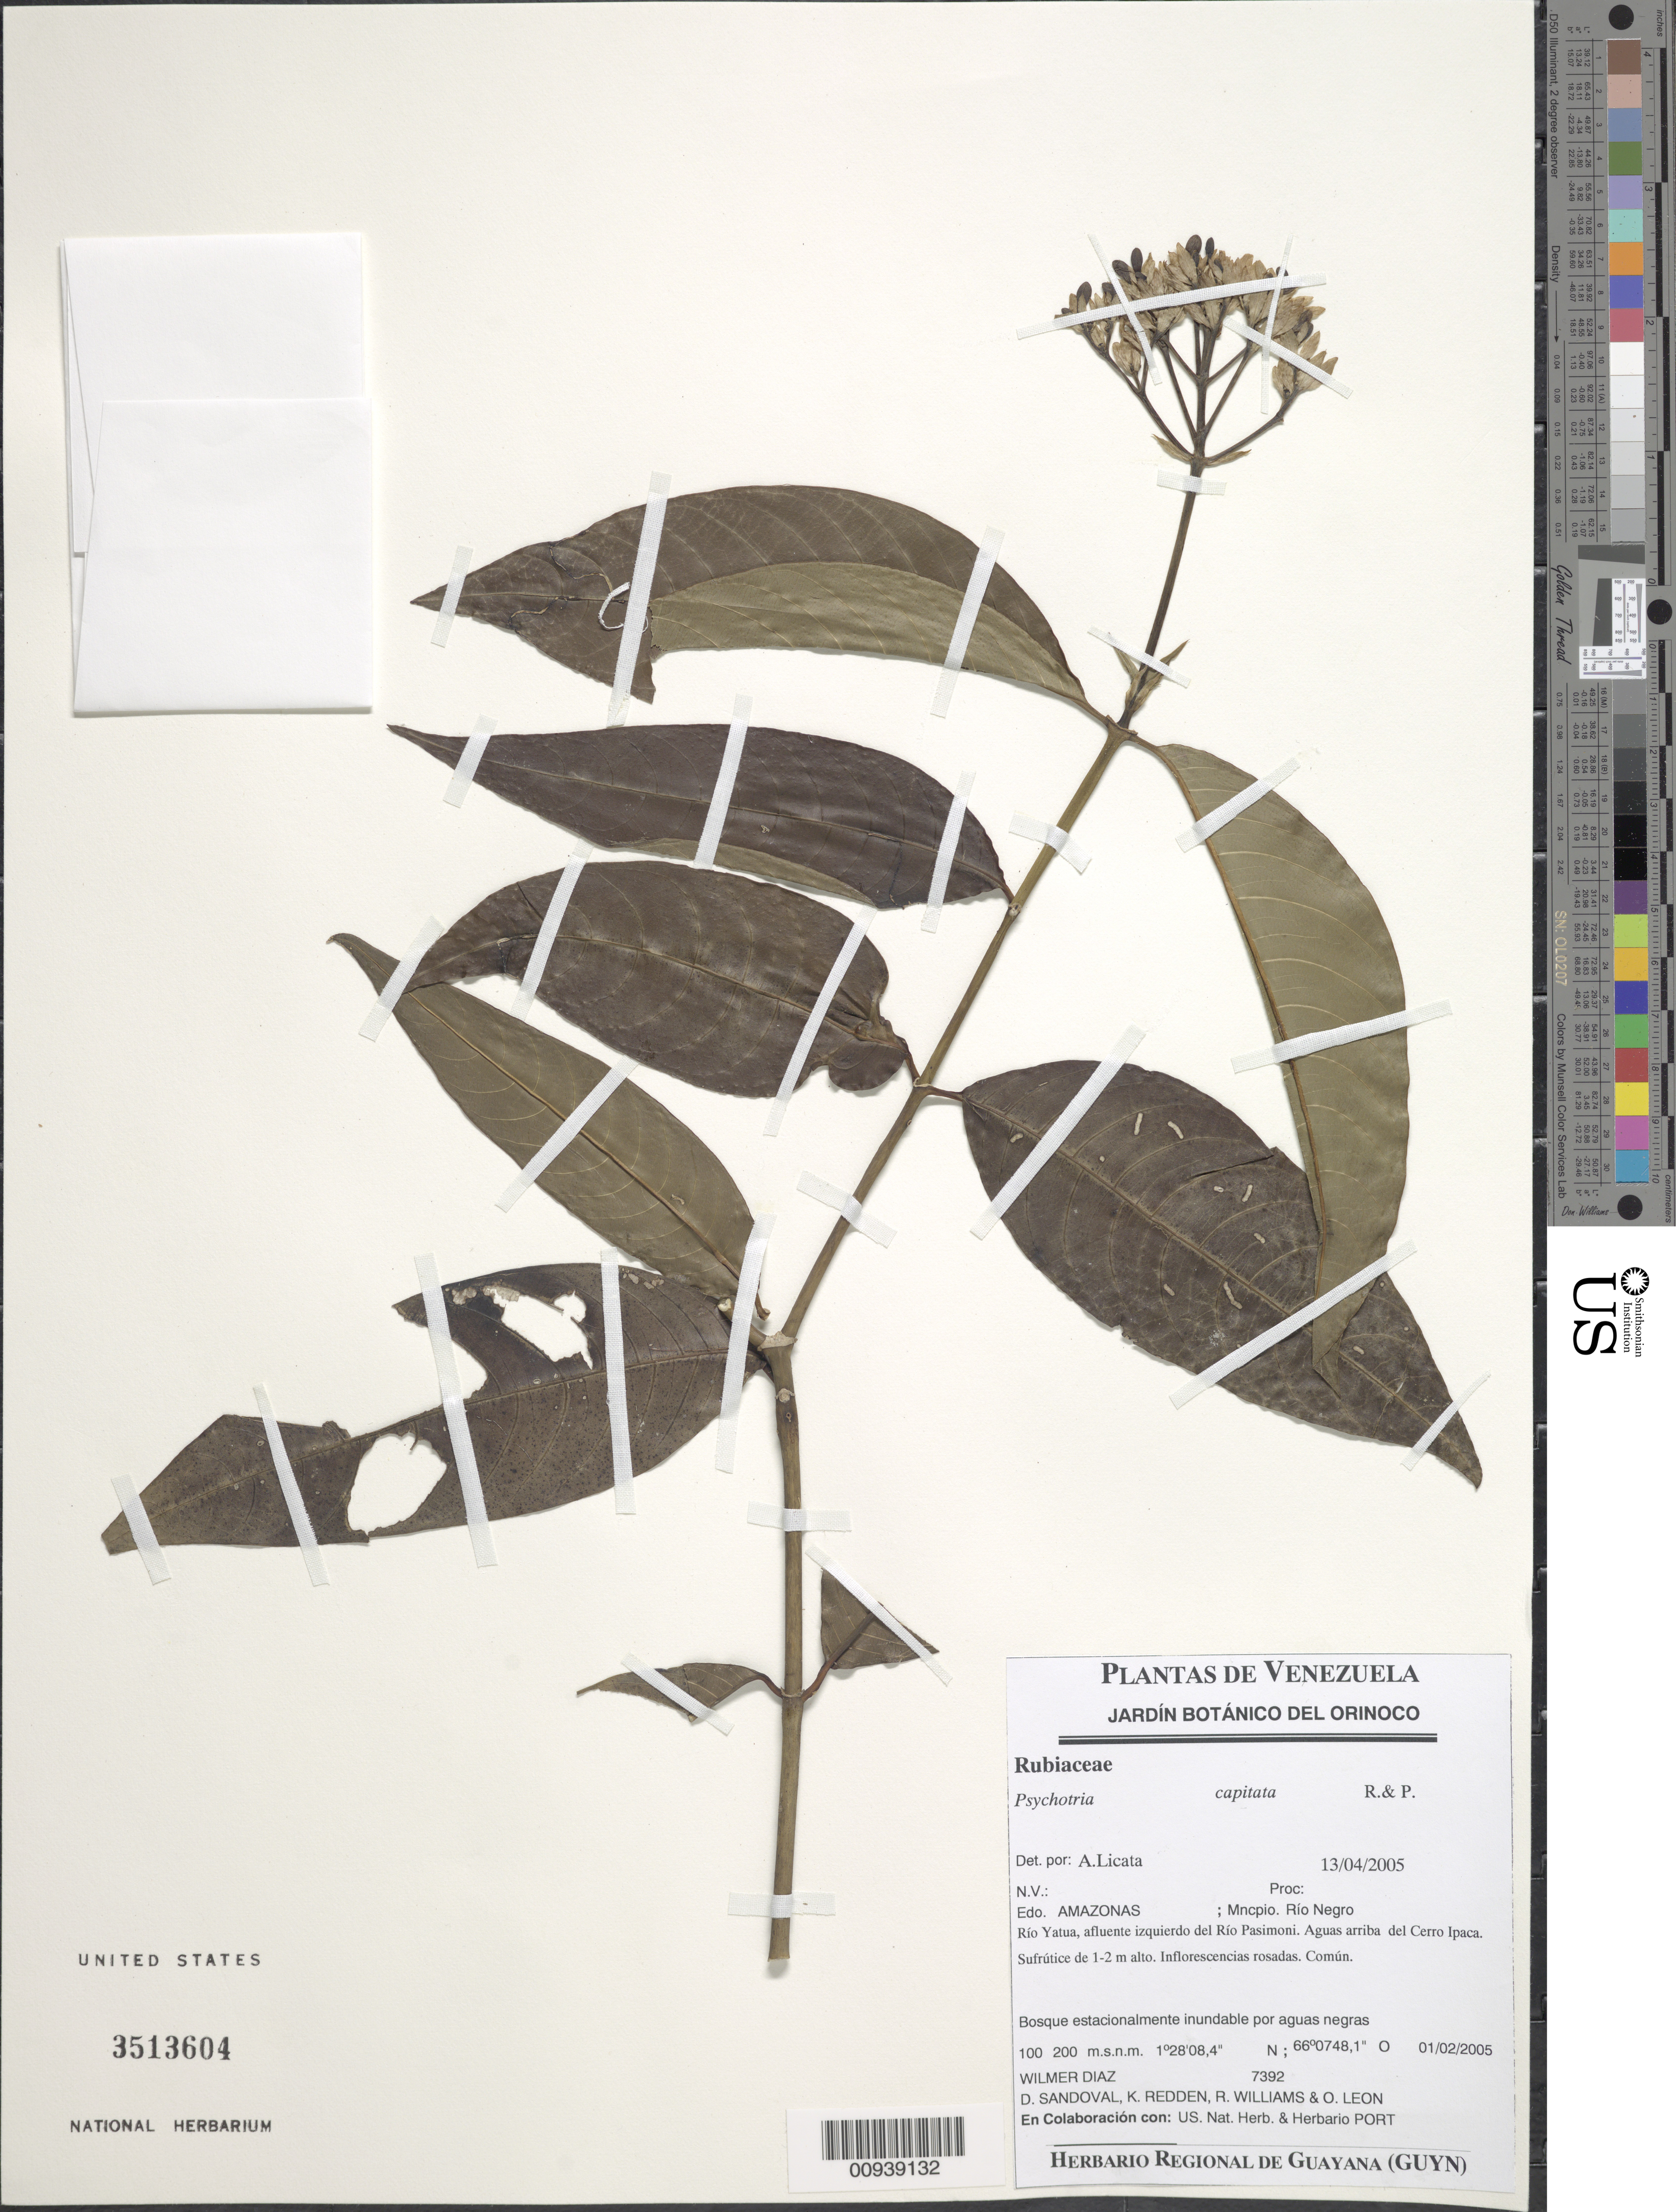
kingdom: Plantae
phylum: Tracheophyta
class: Magnoliopsida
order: Gentianales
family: Rubiaceae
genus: Psychotria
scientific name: Psychotria capitata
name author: Ruiz & Pav.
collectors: W. Díaz P., D. Sandoval, K. M. Redden, R. Williams & O. León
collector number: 7392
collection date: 2005-02-01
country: Venezuela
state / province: Amazonas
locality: Mncpio. Rio Negro, Río Yatua, afluente izquierdo del Río Pasimoni. Aguas arriba del Cerro Ipaca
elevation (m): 100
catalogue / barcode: US 3513604